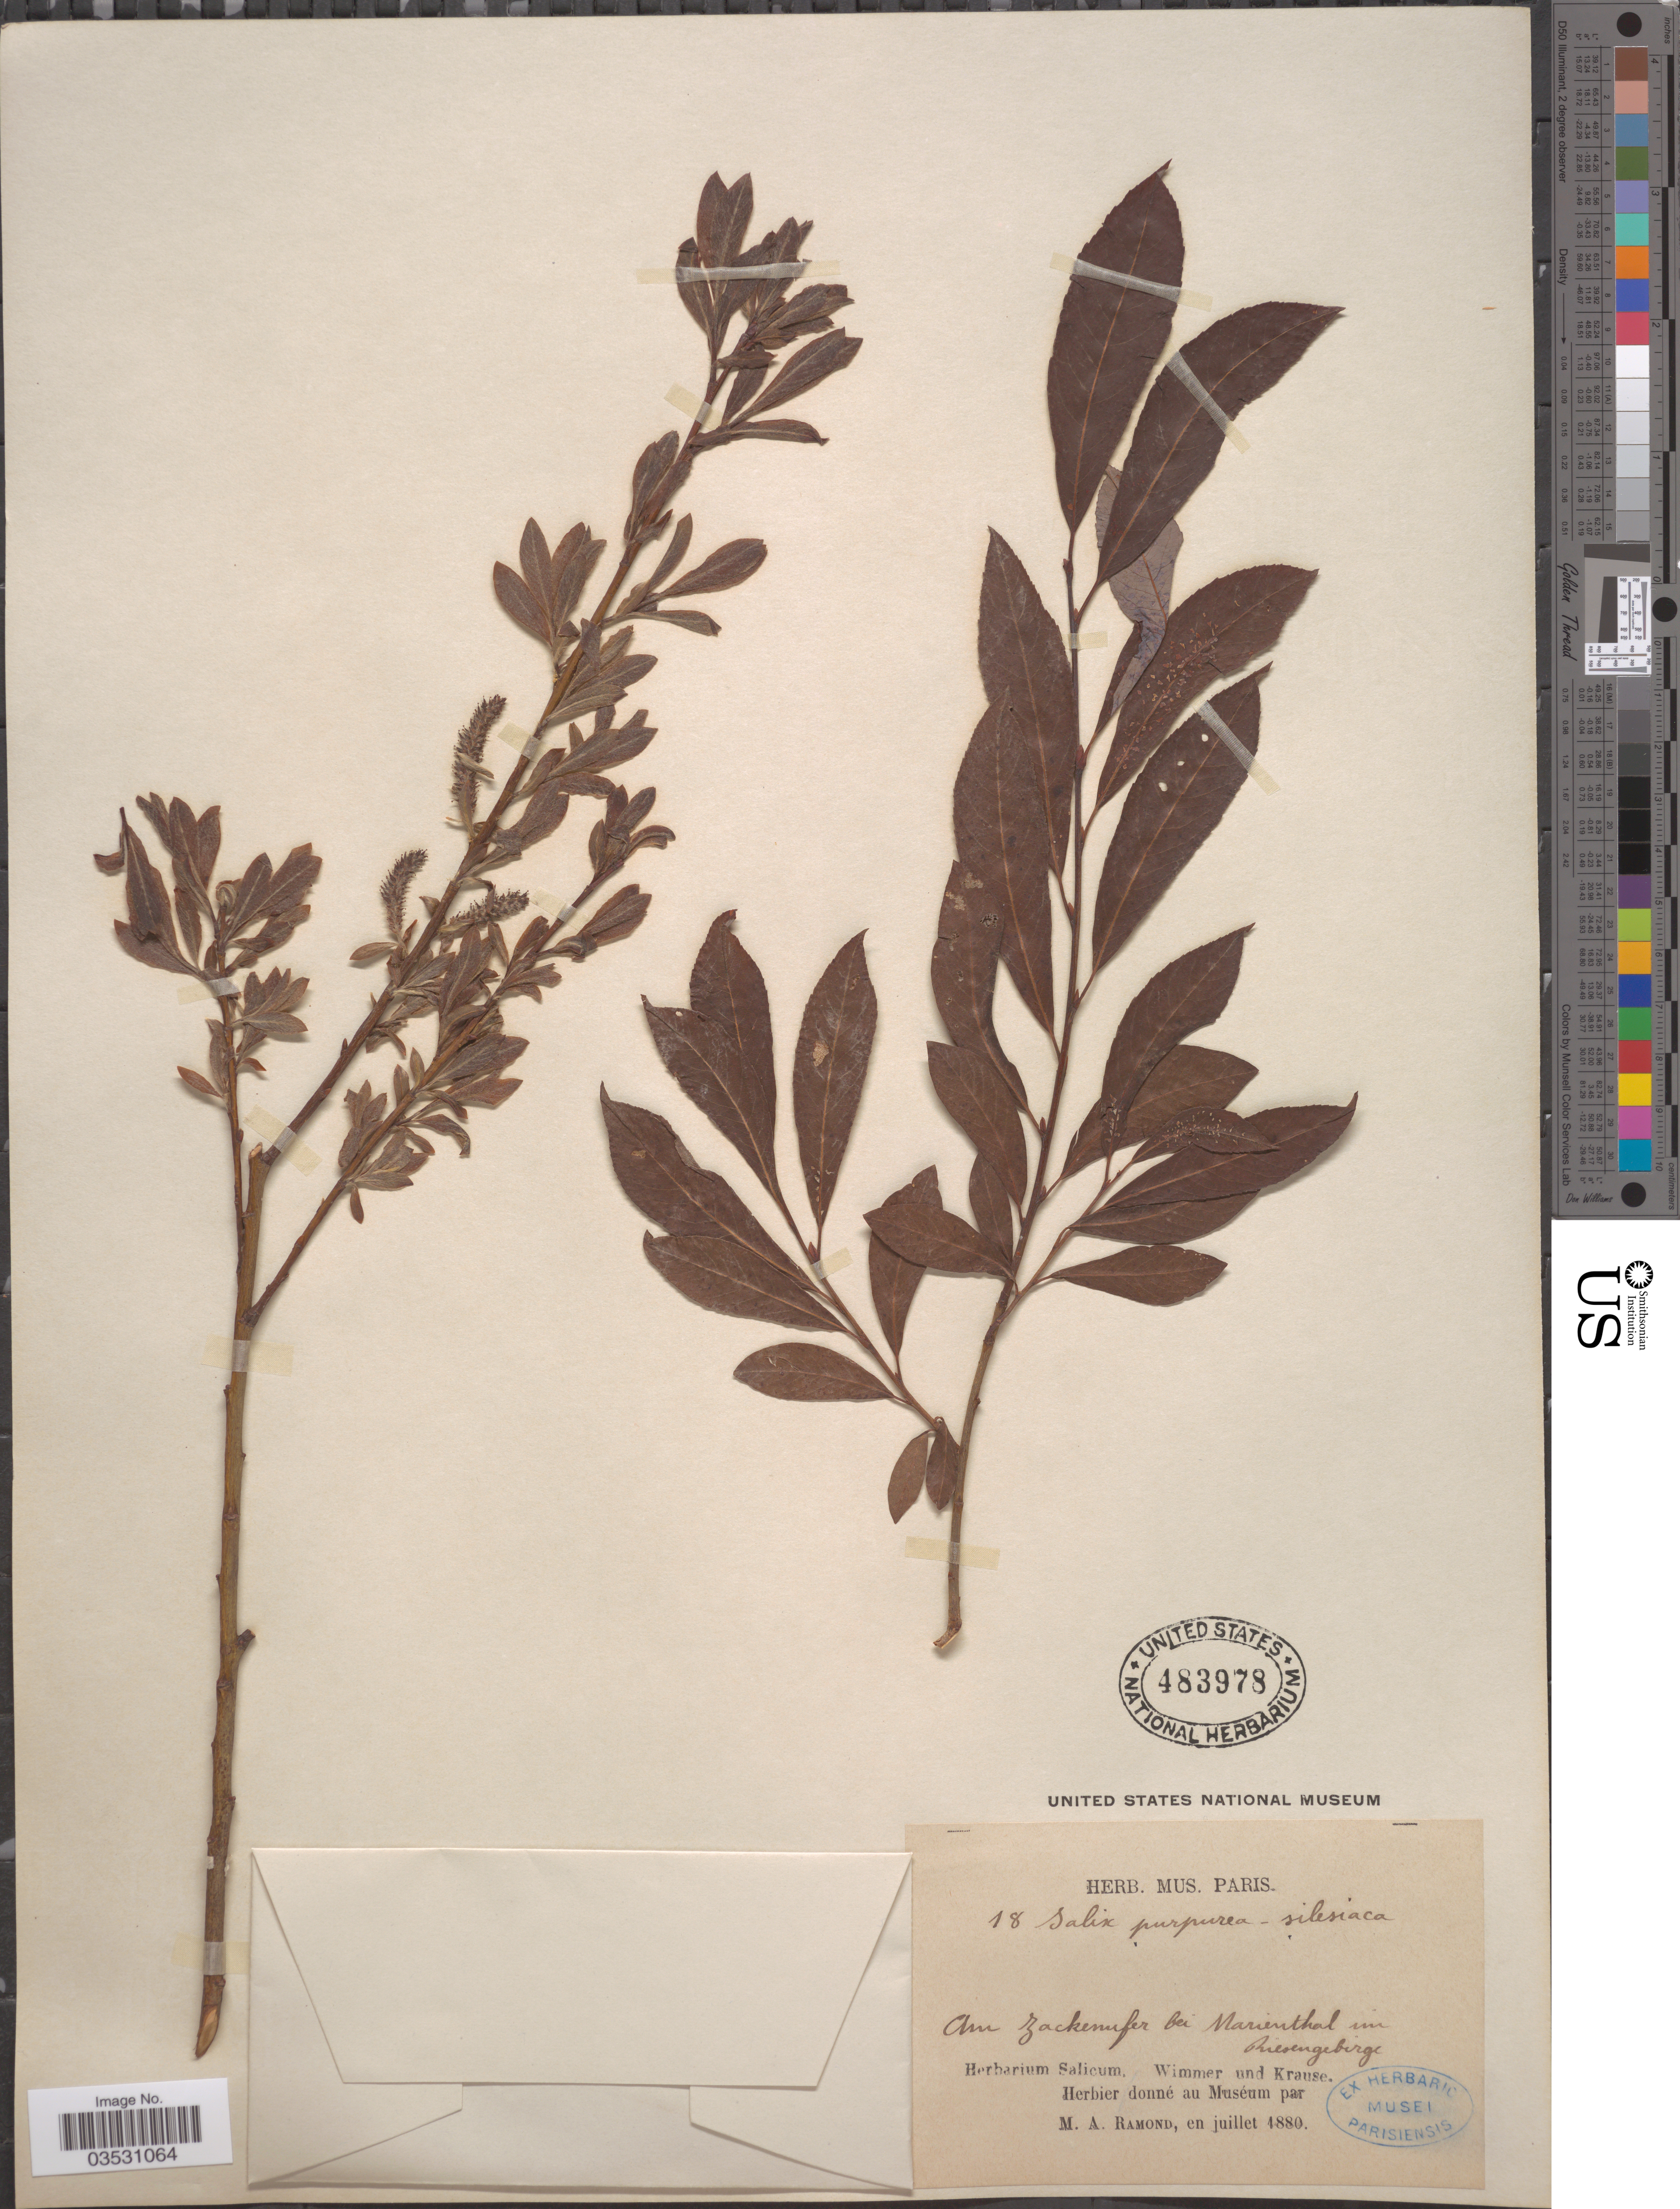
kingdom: Plantae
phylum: Tracheophyta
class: Magnoliopsida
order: Malpighiales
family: Salicaceae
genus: Salix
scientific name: Salix purpurea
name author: L.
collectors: Wimmer & -- Krause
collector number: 18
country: Poland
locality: Am Zackenufer bei Marienthal im Riesengebirge.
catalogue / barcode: US 483978